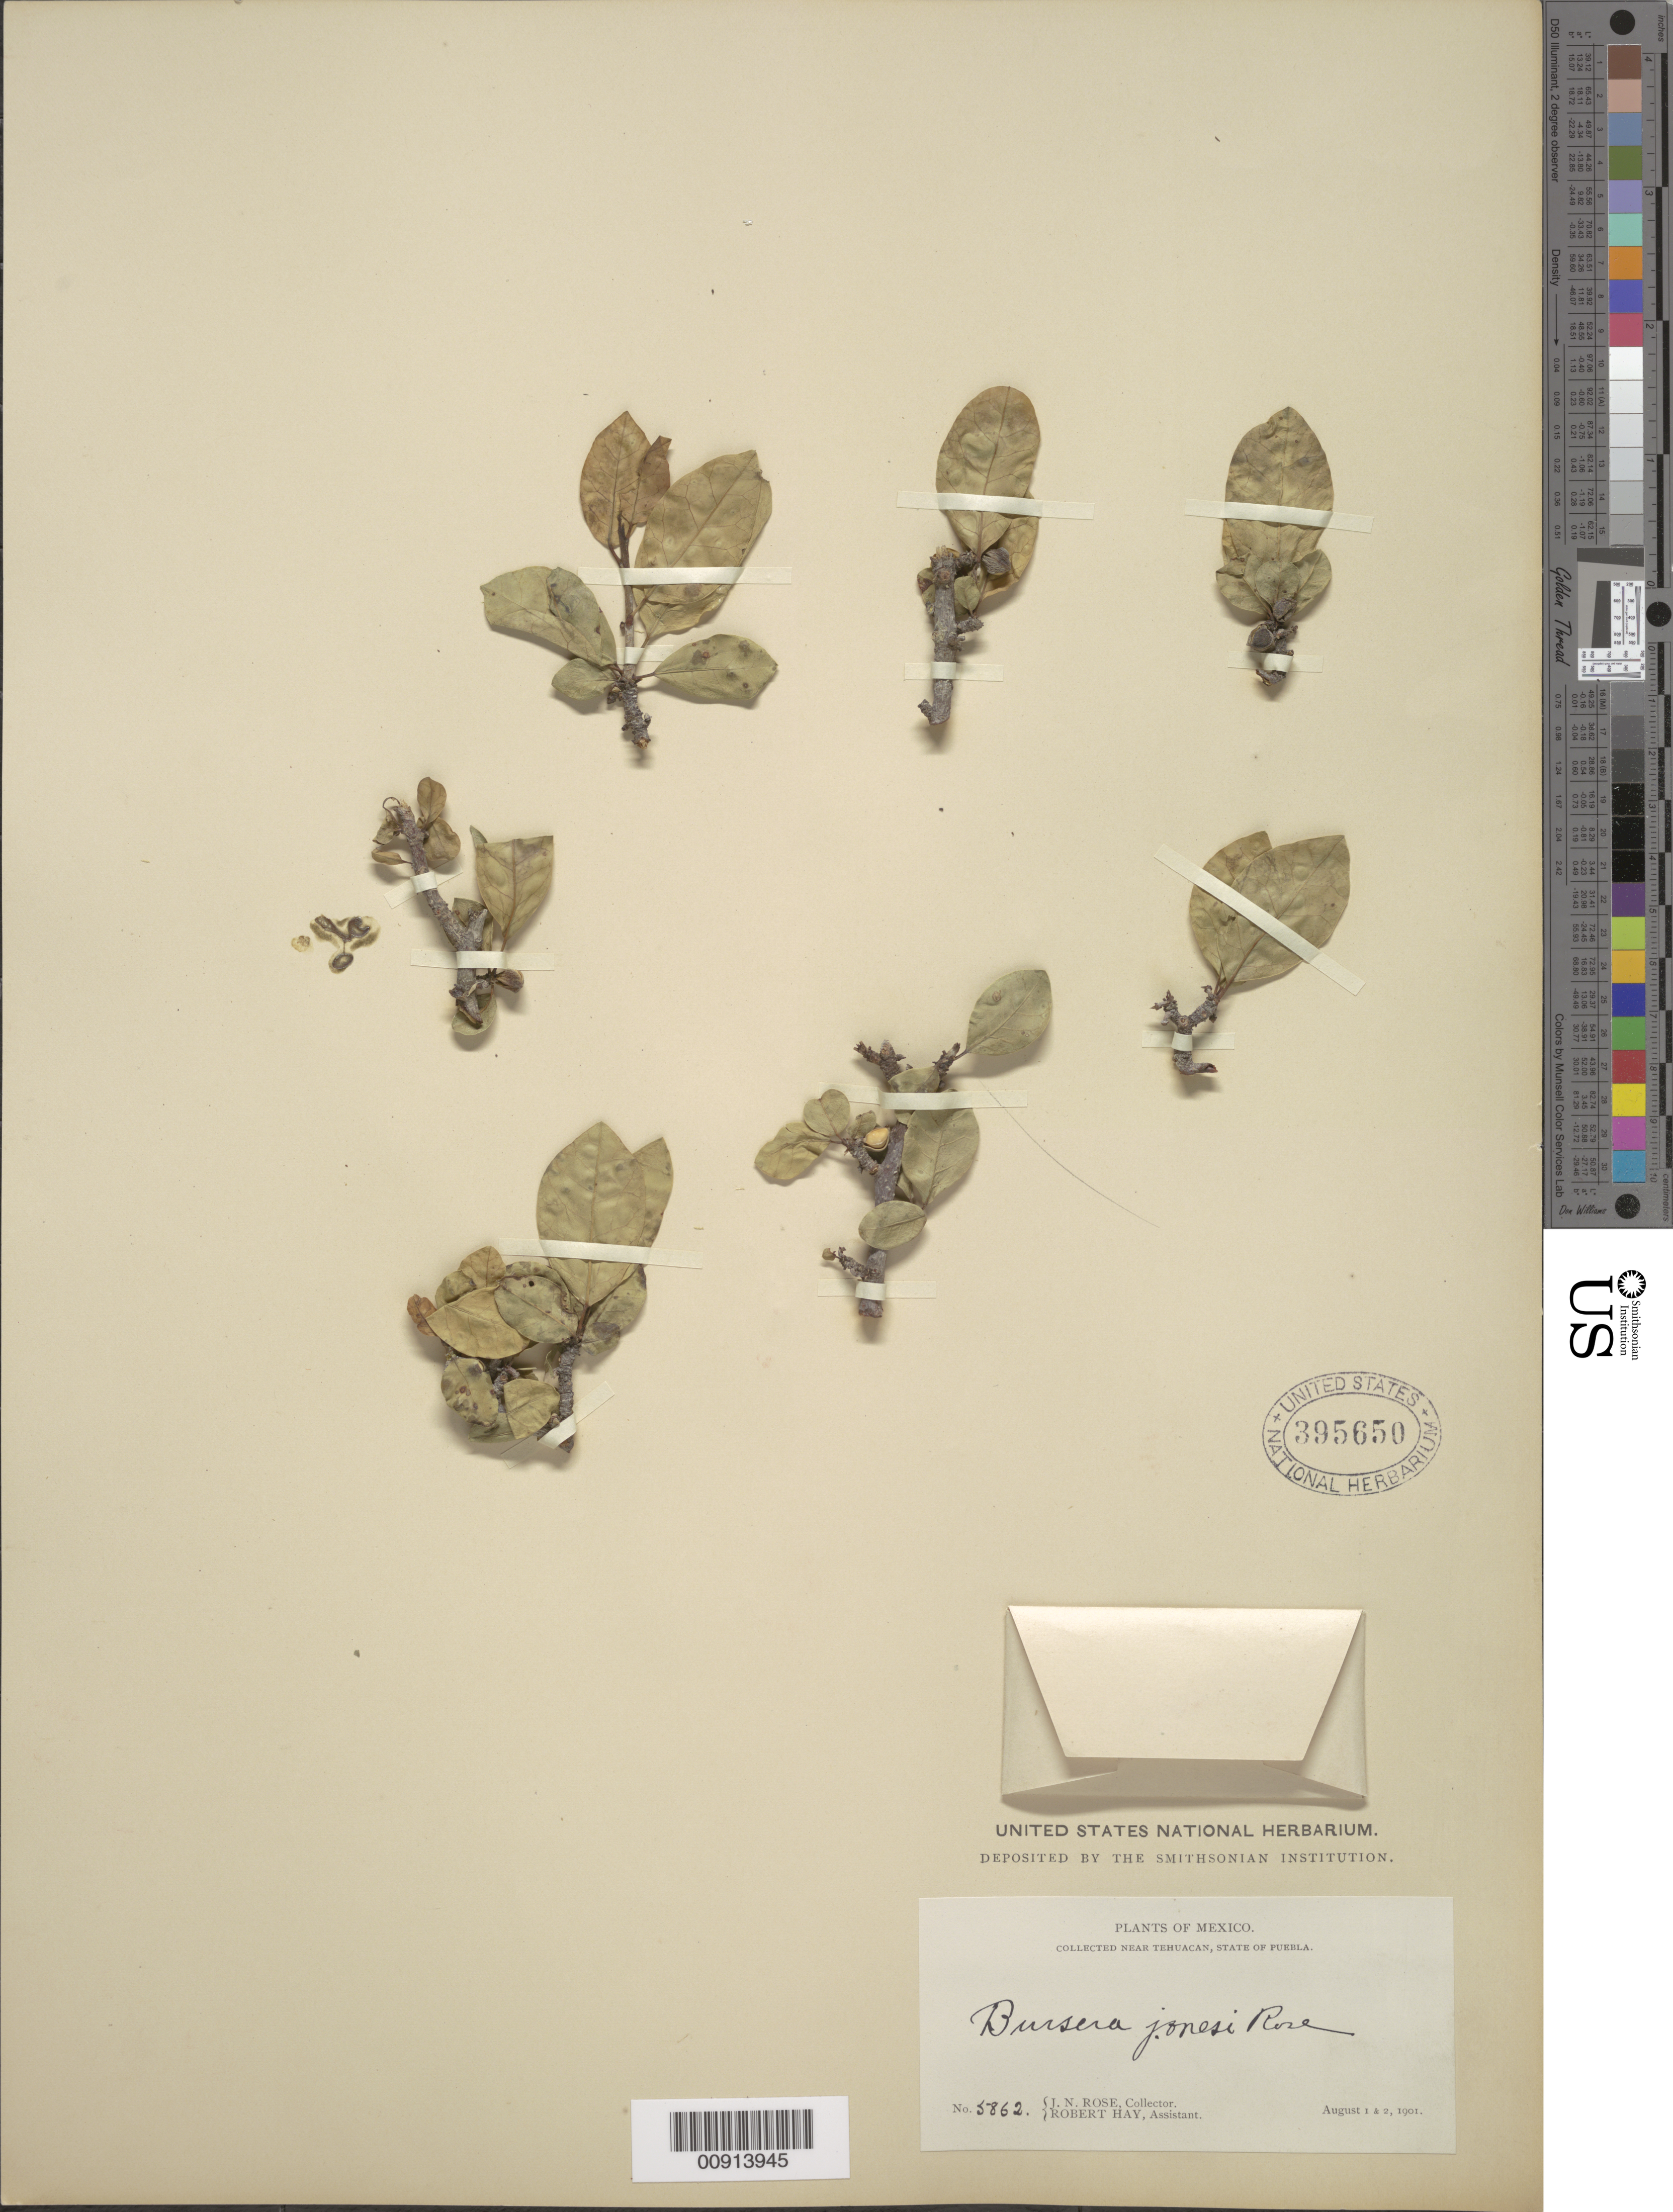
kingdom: Plantae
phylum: Tracheophyta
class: Magnoliopsida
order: Sapindales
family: Burseraceae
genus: Bursera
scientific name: Bursera schlechtendalii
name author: Engl.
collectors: J. N. Rose & R. Hay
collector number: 5862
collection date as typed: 01 Aug 1901 to 02 Aug 1901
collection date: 1901-08-01/1901-08-02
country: Mexico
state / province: Puebla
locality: Near Tehuacán, State of Puebla.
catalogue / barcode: US 395650